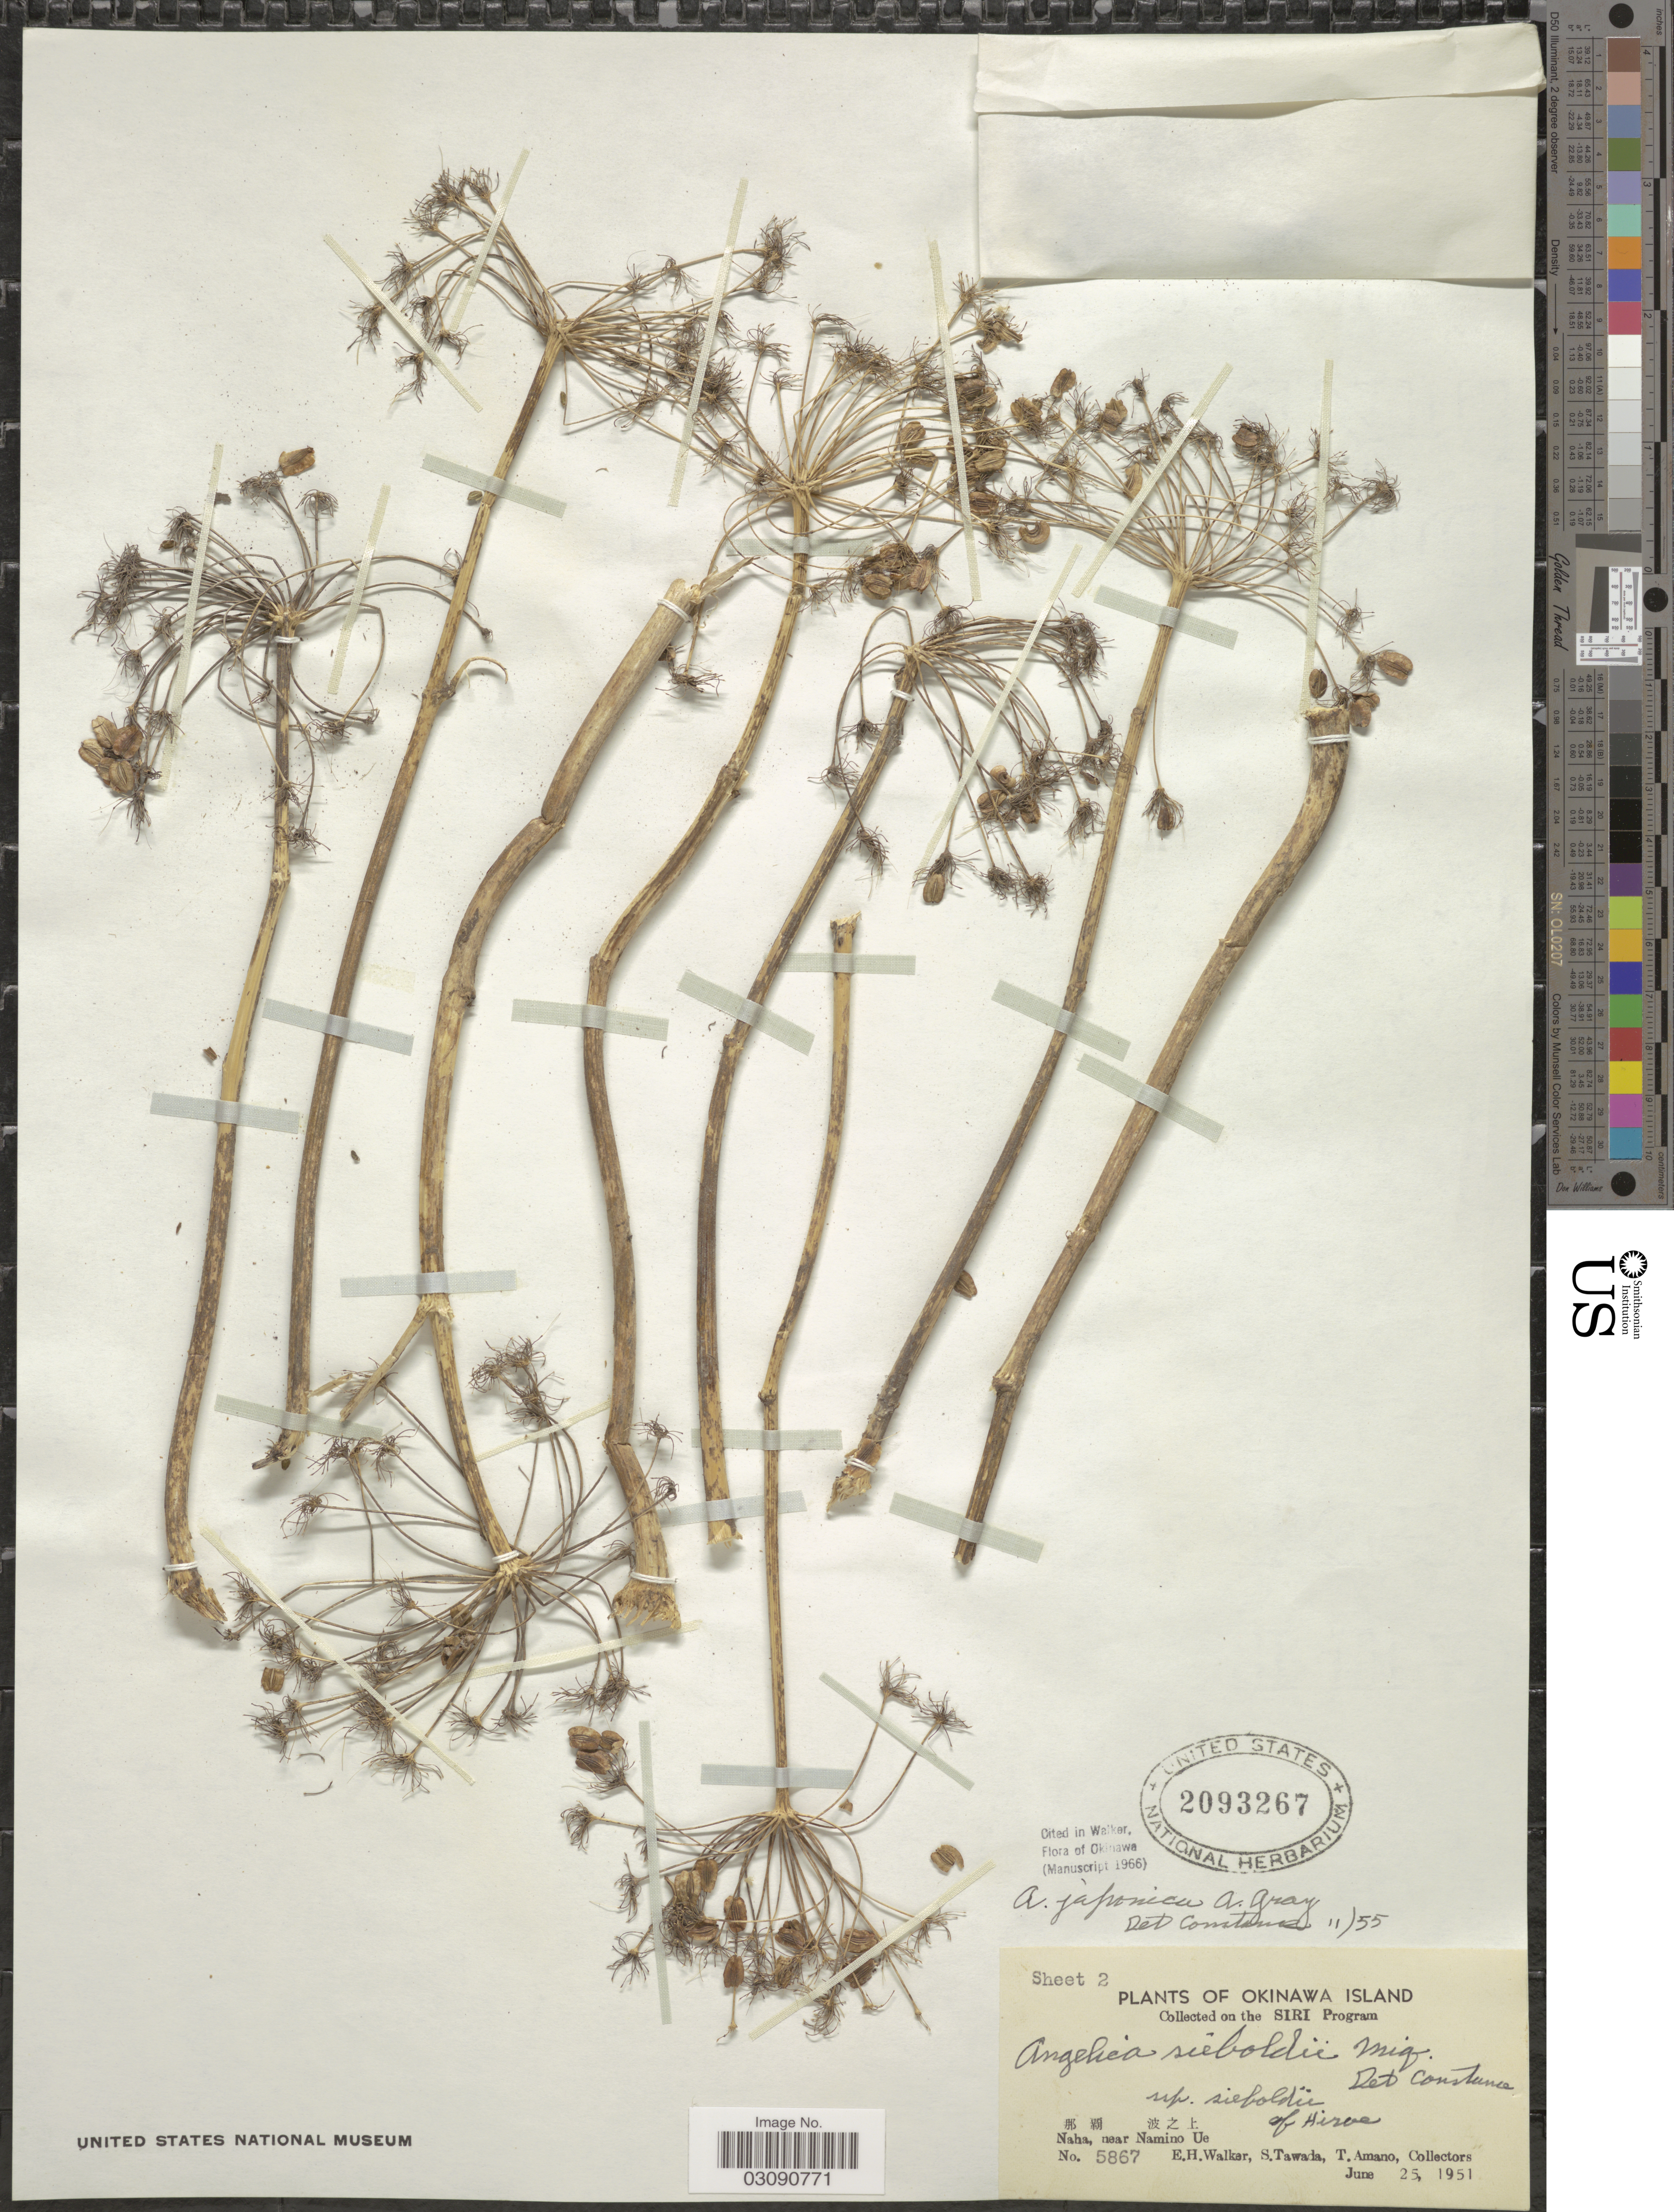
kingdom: Plantae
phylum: Tracheophyta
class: Magnoliopsida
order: Apiales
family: Apiaceae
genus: Angelica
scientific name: Angelica japonica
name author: A. Gray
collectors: E. H. Walker, S. Tawada & T. Amano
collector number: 5867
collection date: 1951-06-25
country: Japan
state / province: Okinawa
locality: Okinawa Island, Naha, near Namino Ue.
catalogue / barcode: US 2093267